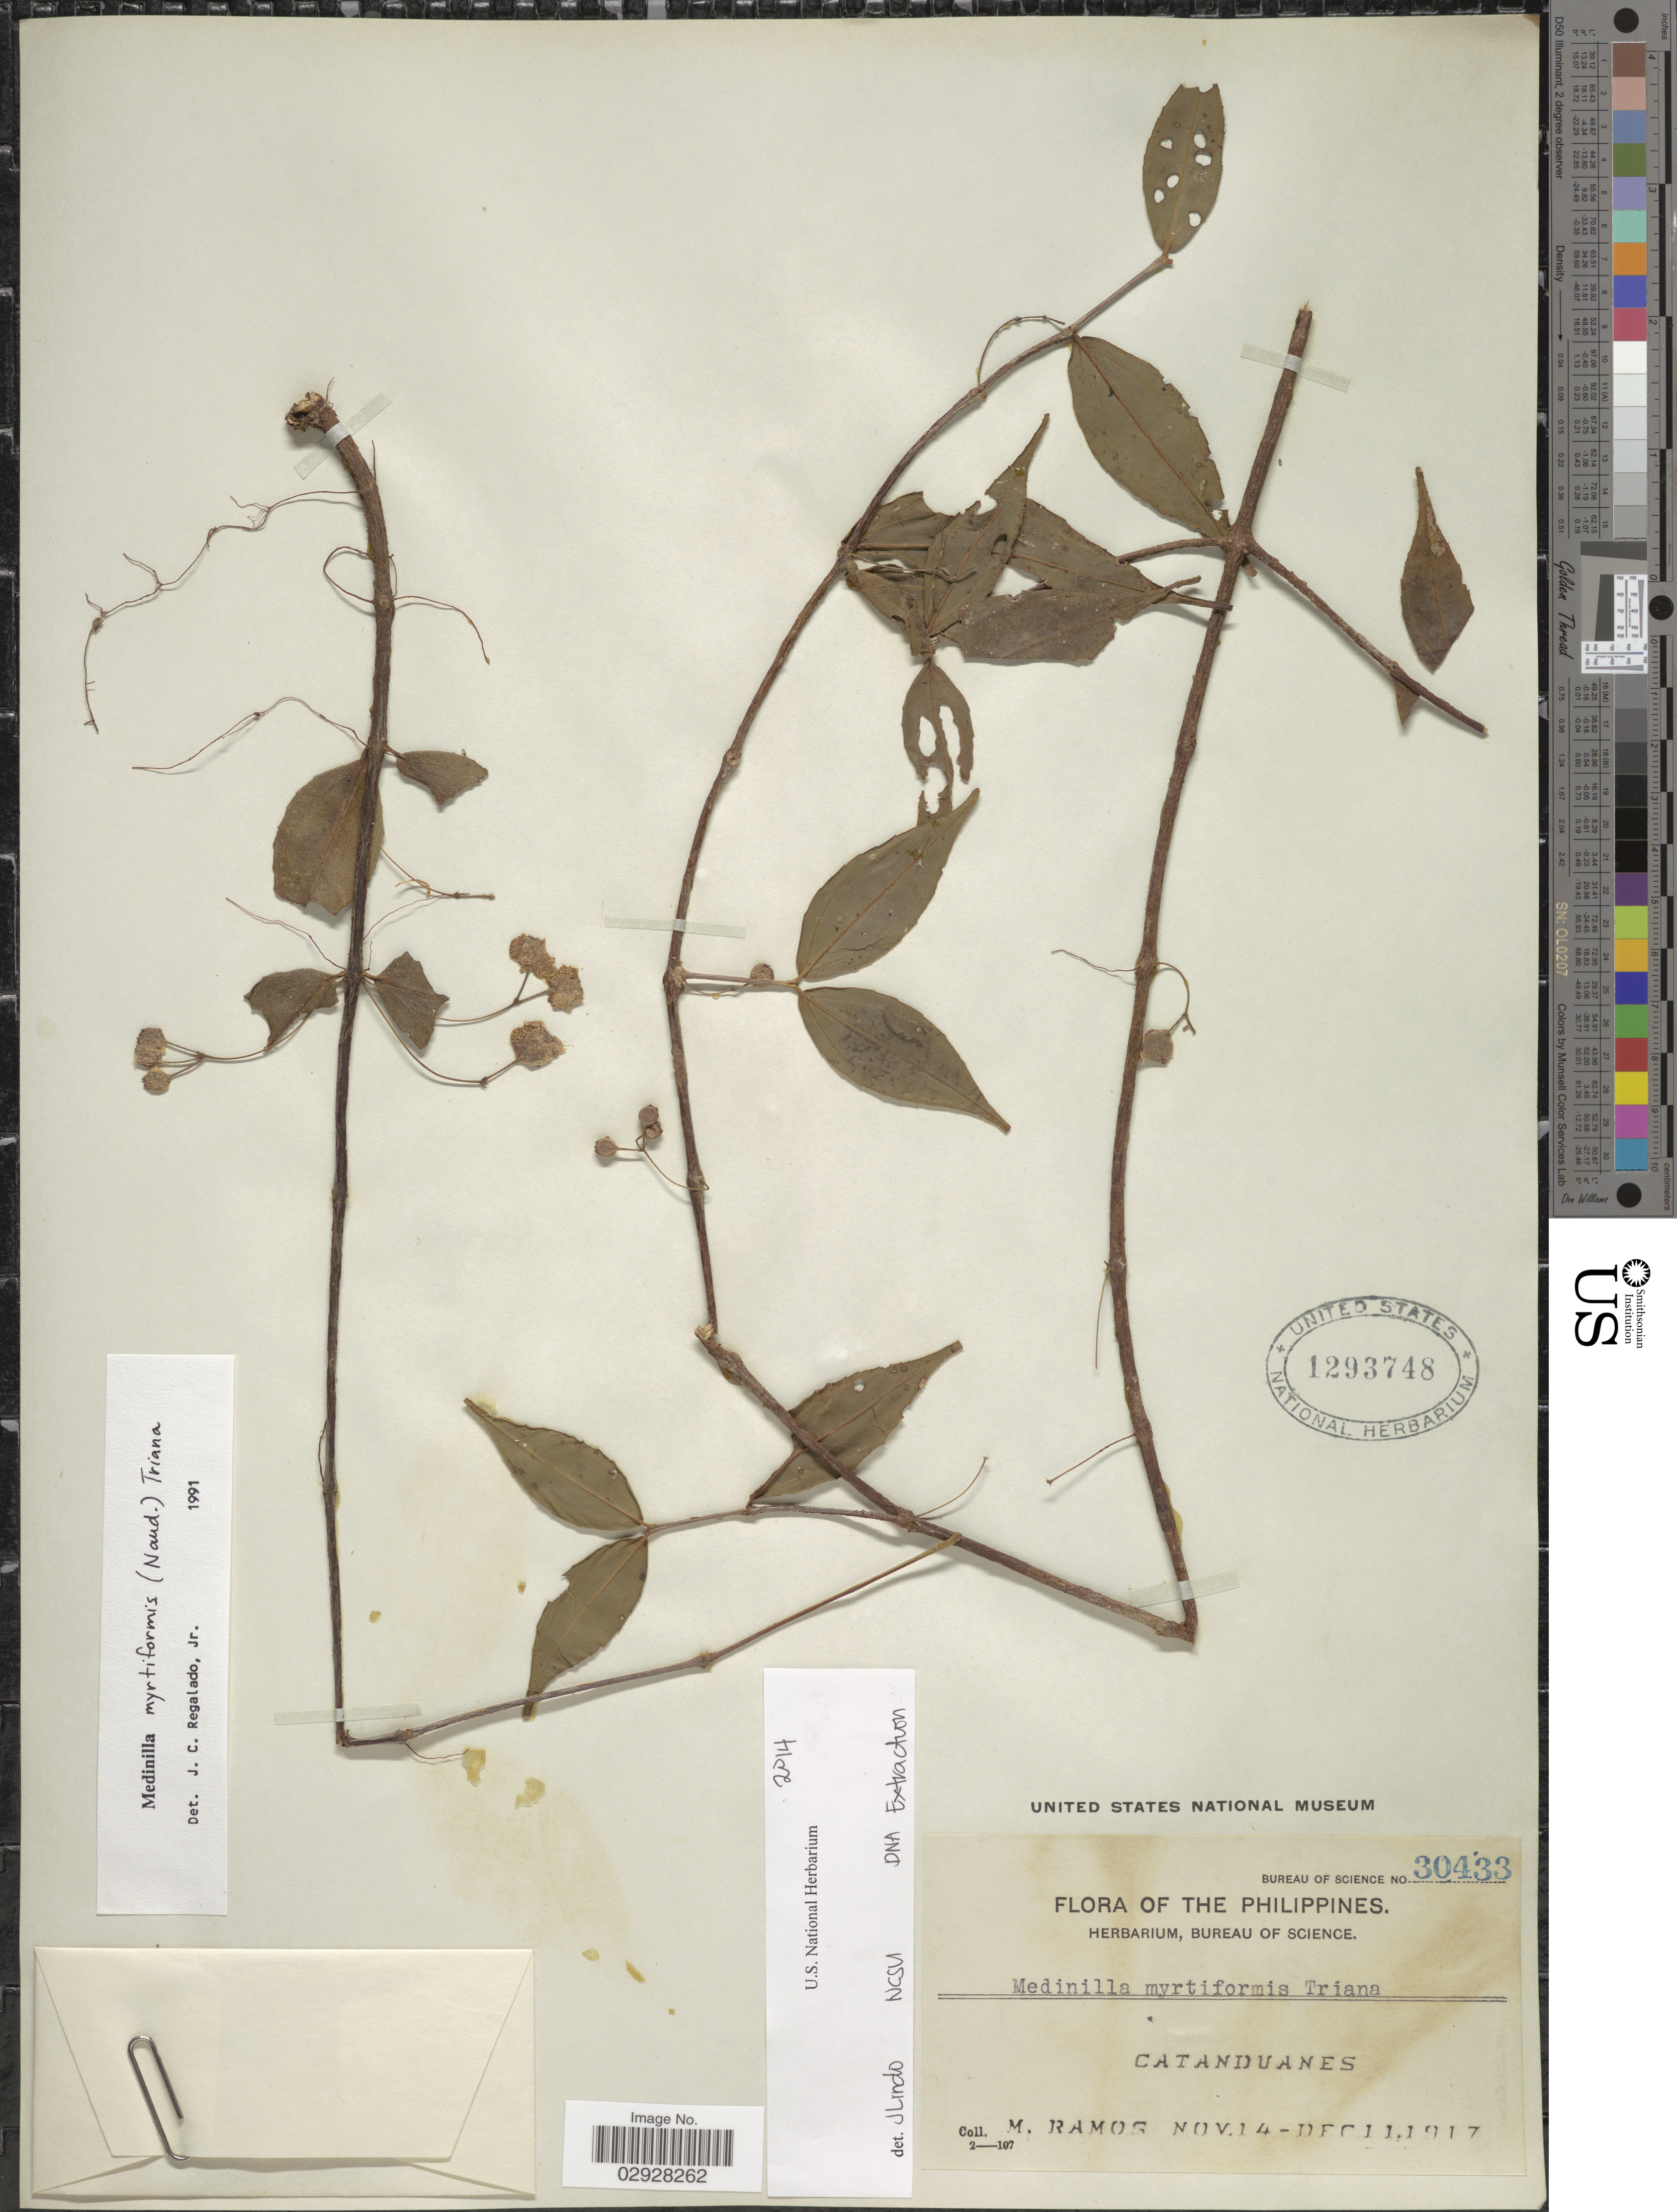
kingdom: Plantae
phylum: Tracheophyta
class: Magnoliopsida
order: Myrtales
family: Melastomataceae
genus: Medinilla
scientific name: Medinilla myrtiformis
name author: (Naudin) Triana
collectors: M. Ramos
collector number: Bureau of Science 30433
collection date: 1917-11-14/1917-12-11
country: Philippines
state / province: Bicol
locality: Catanduanes.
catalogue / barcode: US 1293748